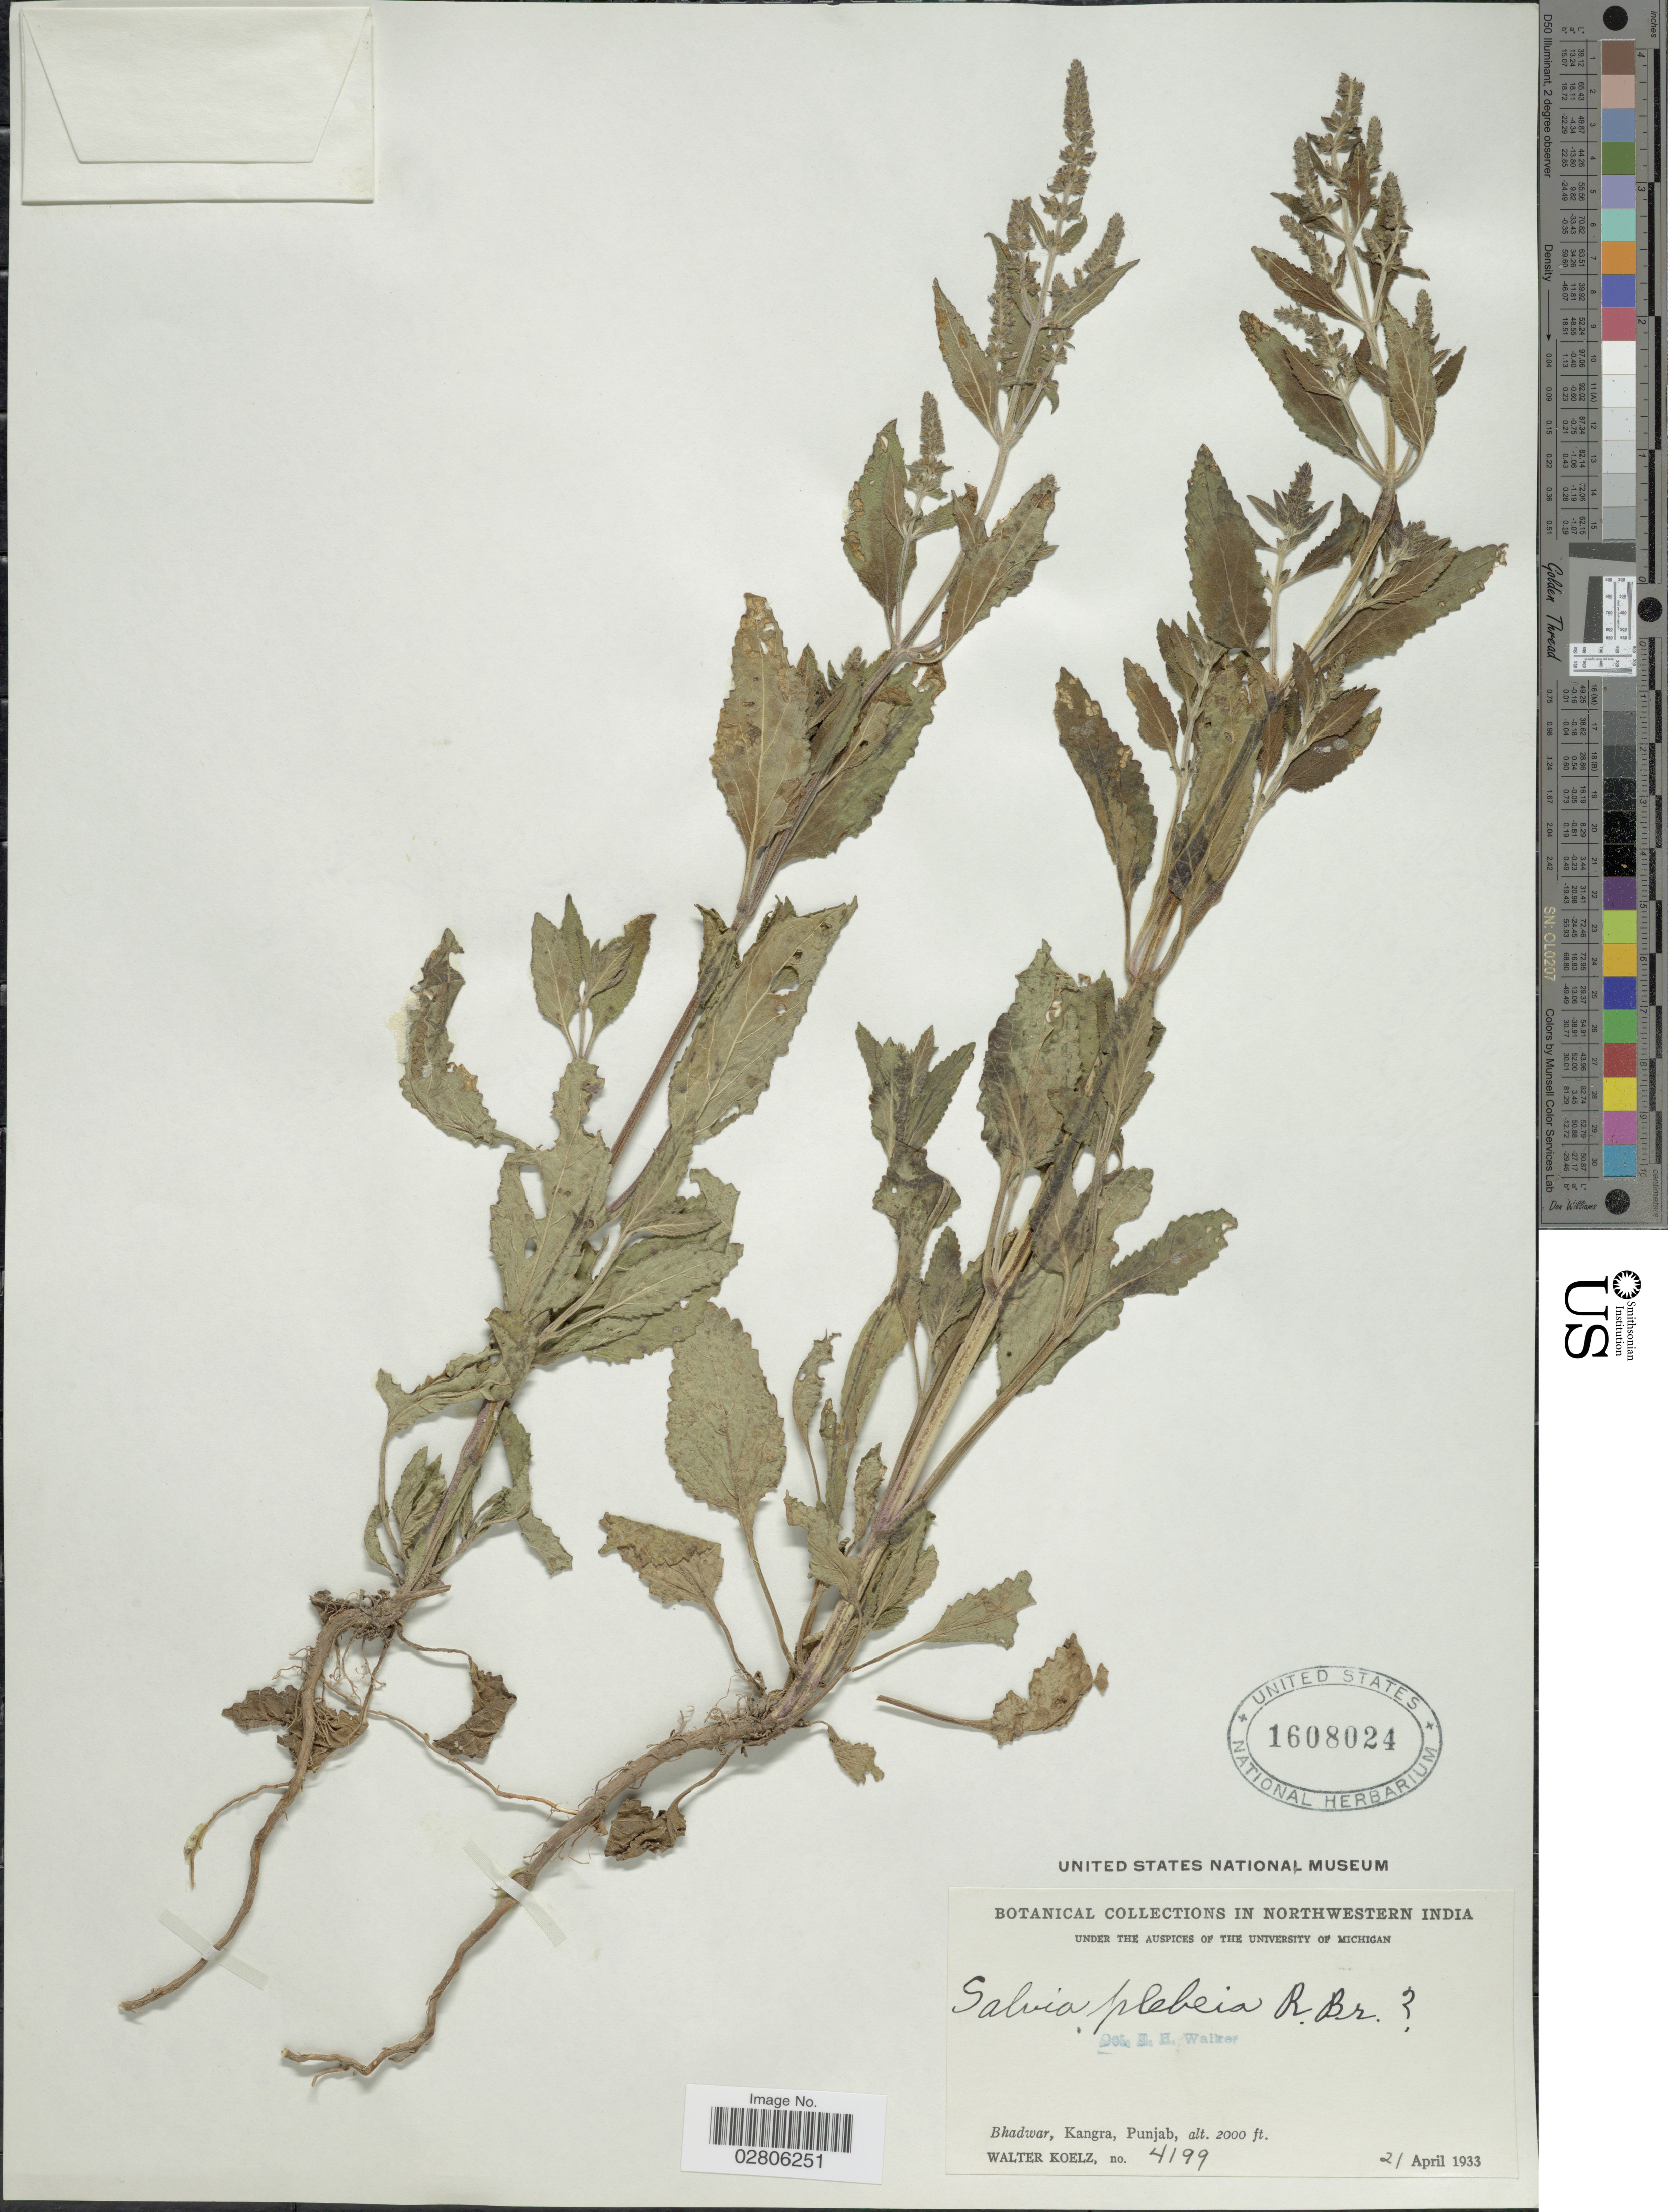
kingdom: Plantae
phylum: Tracheophyta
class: Magnoliopsida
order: Lamiales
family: Lamiaceae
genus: Salvia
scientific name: Salvia plebeia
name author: R. Br.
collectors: W. N. Koelz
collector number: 4199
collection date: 1933-04-21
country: India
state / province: Punjab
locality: Northwestern India, Bhadwar, Kangra.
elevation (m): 610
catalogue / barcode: US 1608024